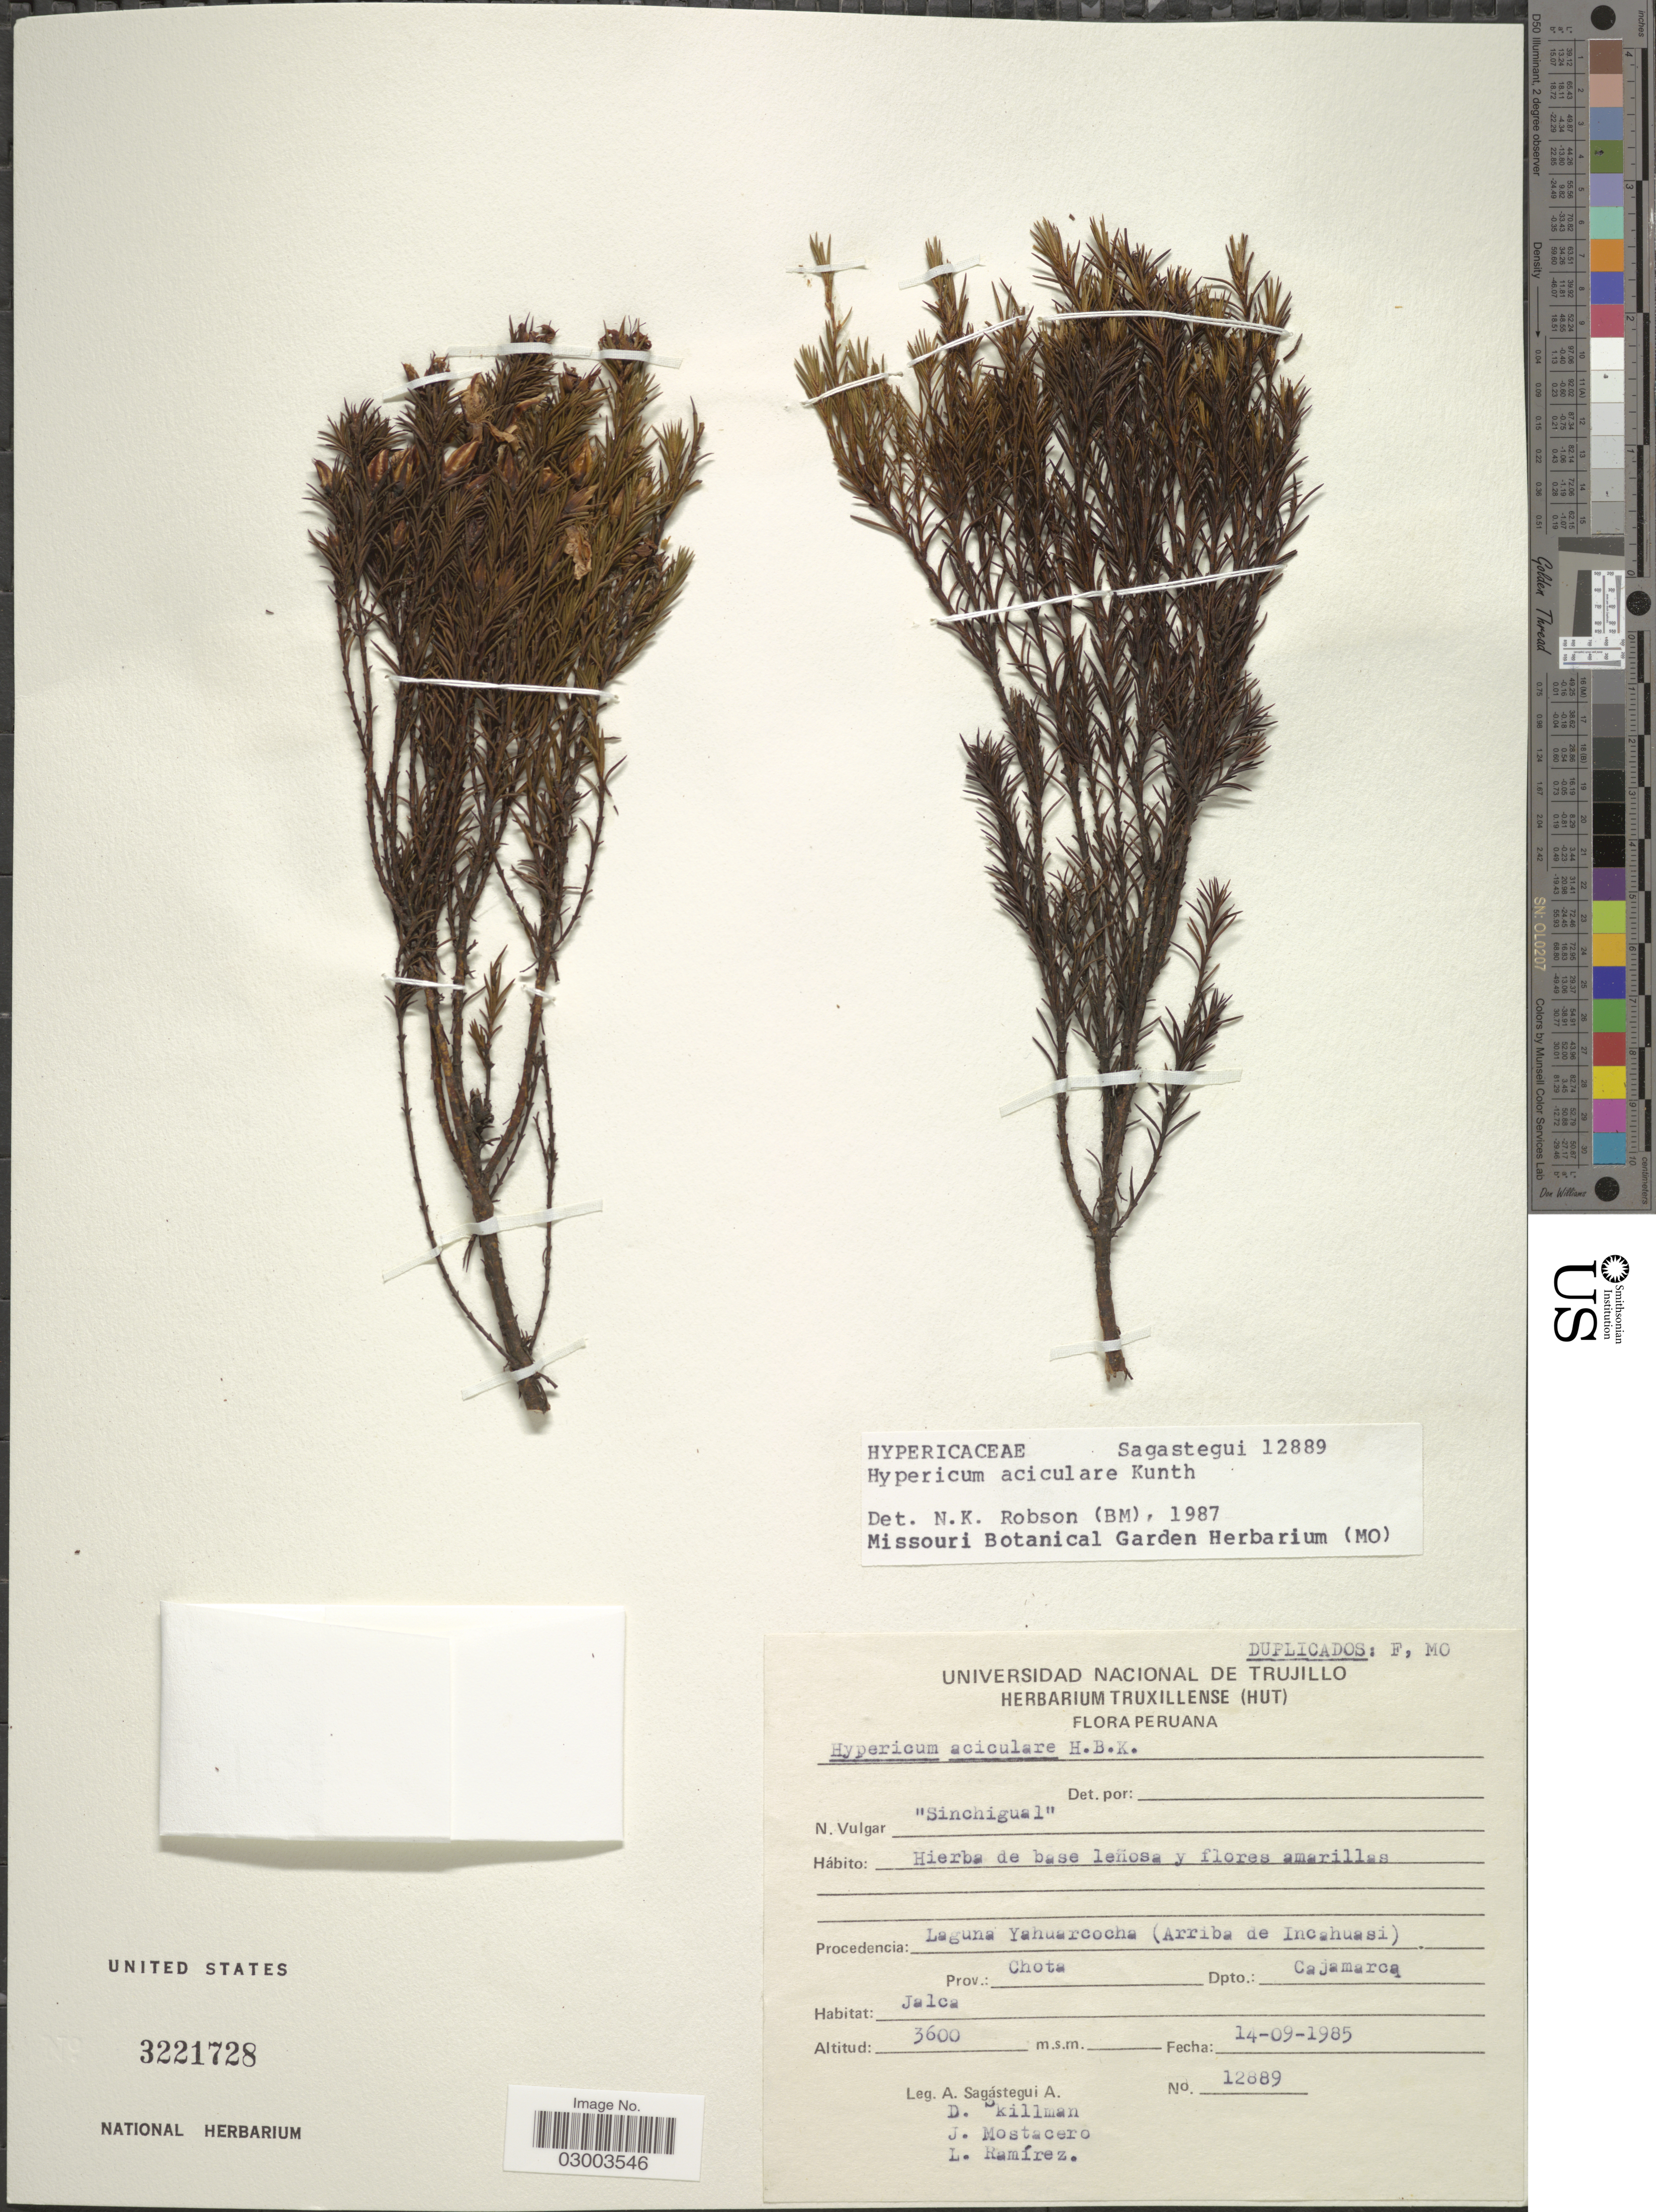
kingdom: Plantae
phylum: Tracheophyta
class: Magnoliopsida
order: Malpighiales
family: Hypericaceae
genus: Hypericum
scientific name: Hypericum aciculare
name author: Kunth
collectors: A. Sagástegui A., D. Skillman, J. Mostacero & L. Ramirez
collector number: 12889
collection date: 1985-09-14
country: Peru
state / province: Cajamarca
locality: Laguna Yahuarcocha (Arriba de Incahuasi). Prov.: Chota, Dpto.: Cajamarca.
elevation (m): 3600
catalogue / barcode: US 3221728